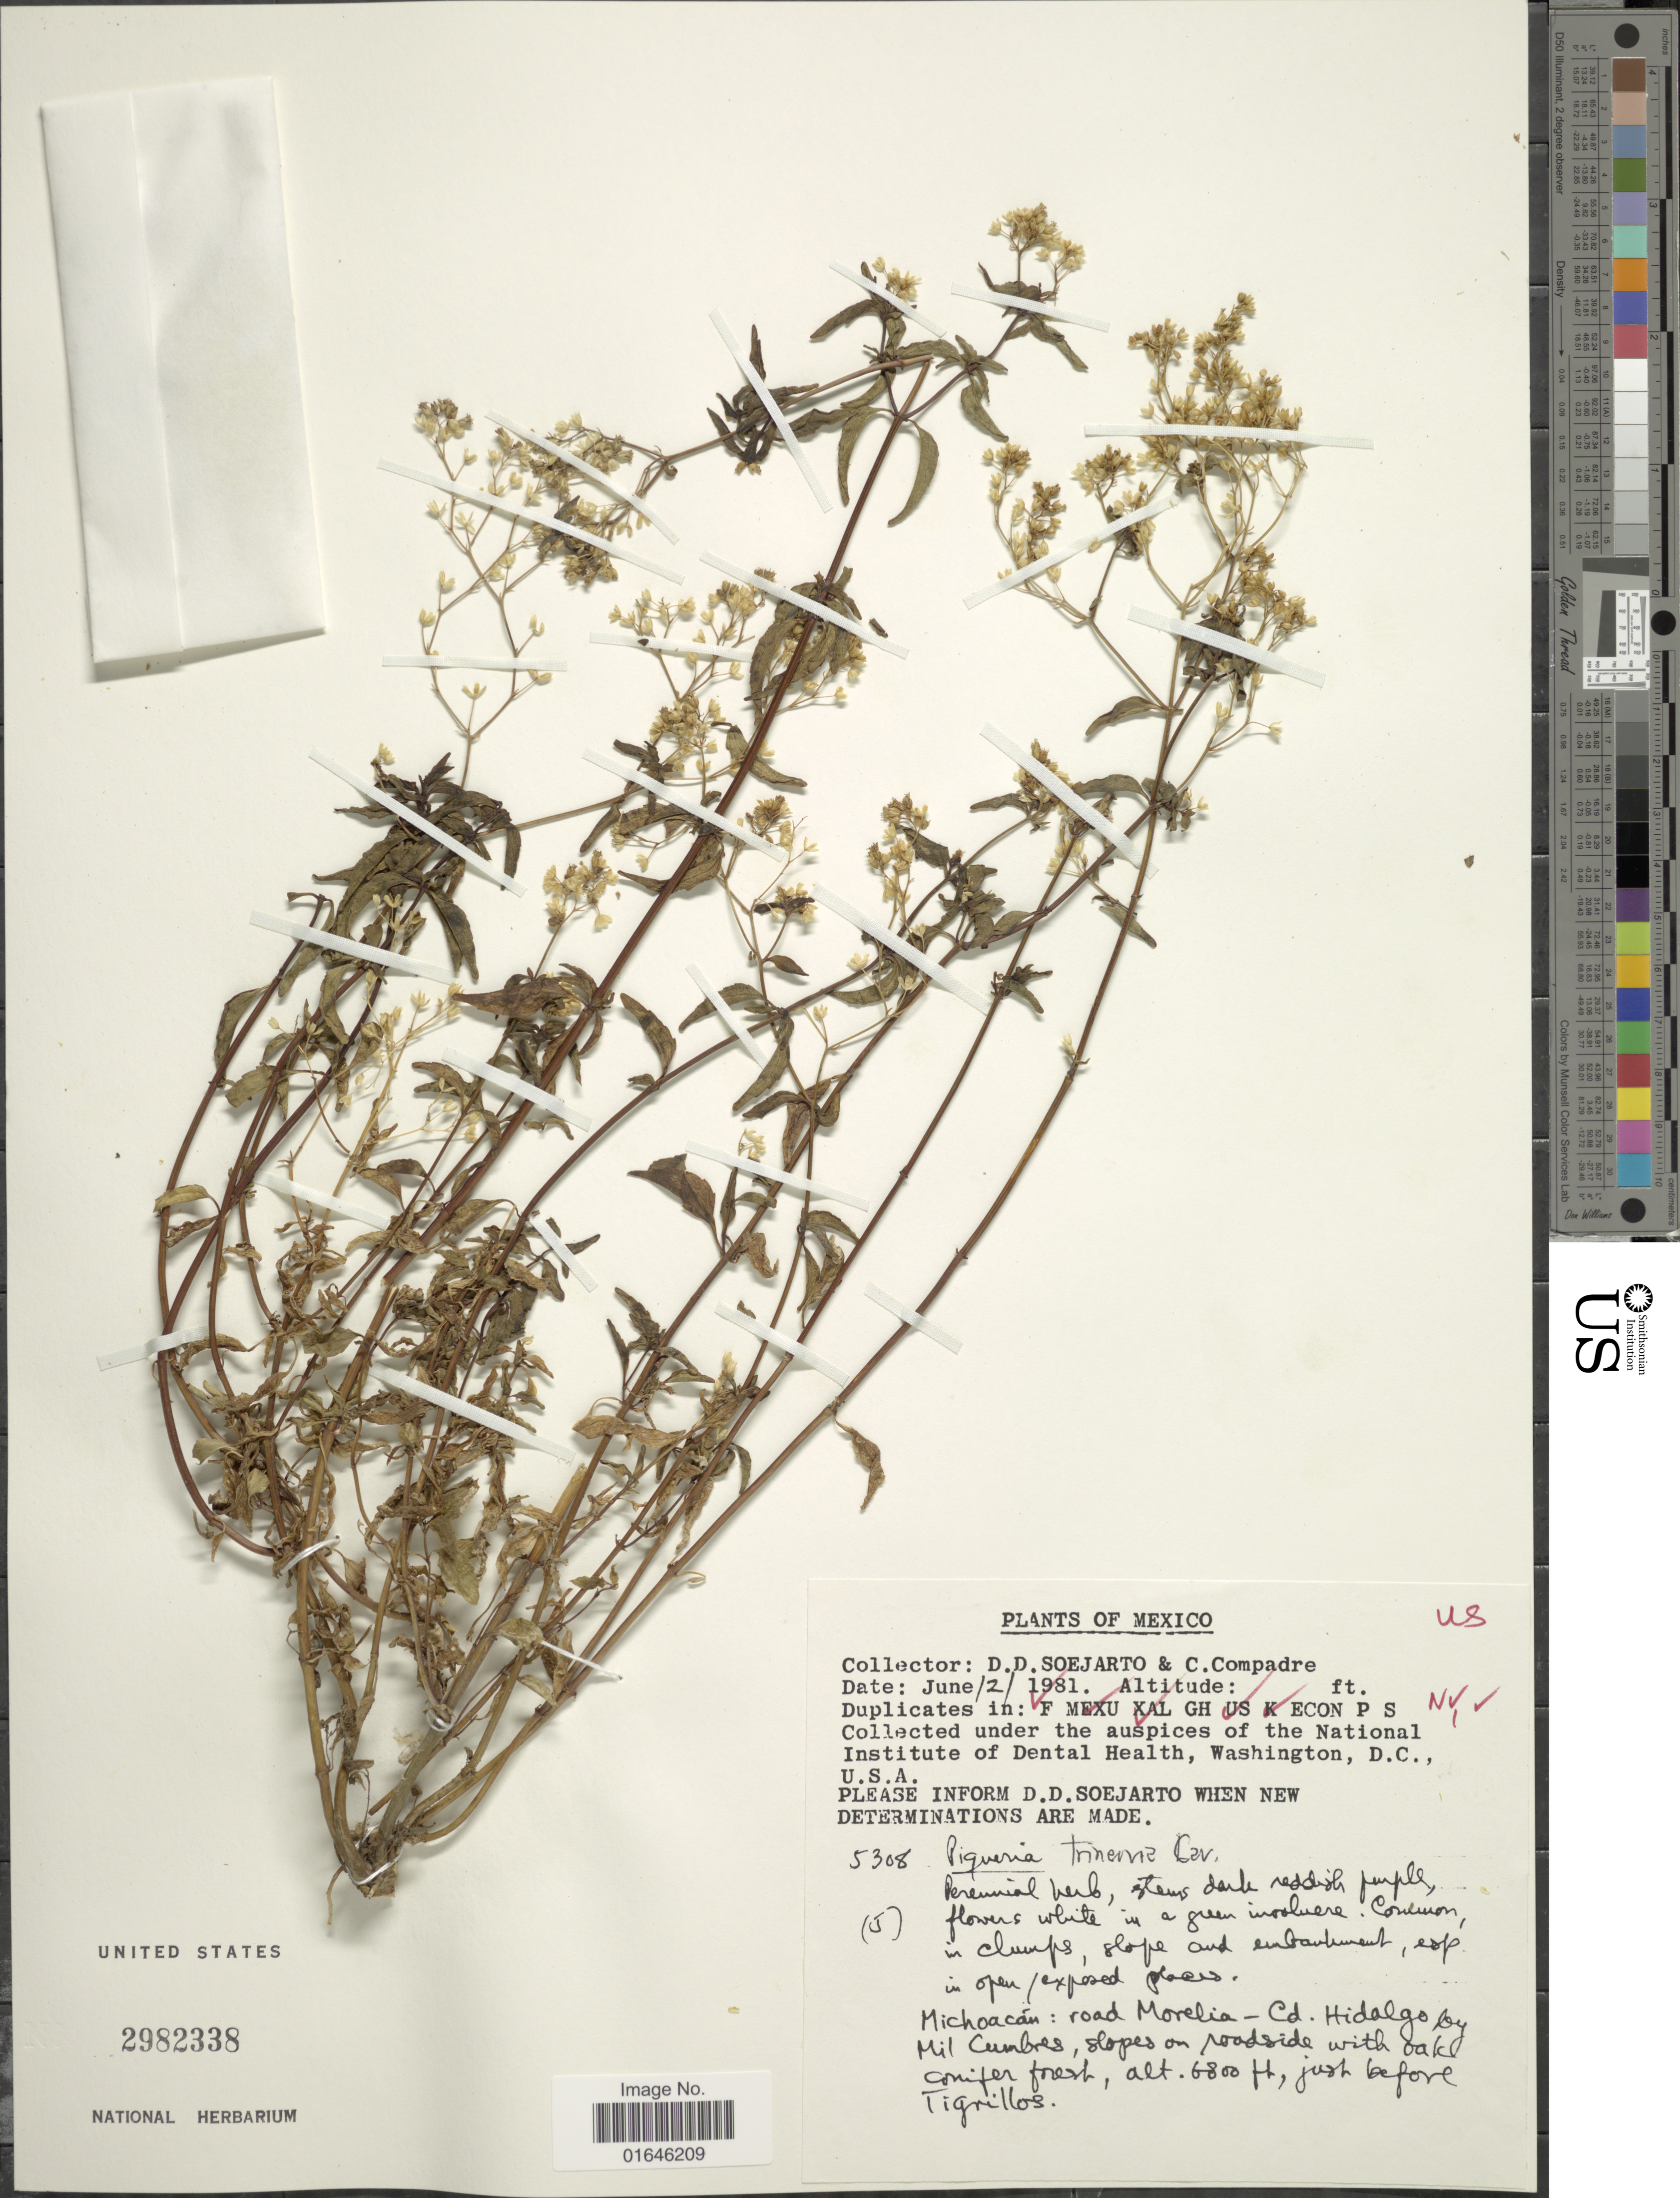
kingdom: Plantae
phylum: Tracheophyta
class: Magnoliopsida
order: Asterales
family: Asteraceae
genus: Piqueria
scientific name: Piqueria trinervia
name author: Cav.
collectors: C. Compadre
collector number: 5308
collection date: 1981-06-02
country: Mexico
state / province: Michoacán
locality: Road Morelia-Cd. Hidalgo by Mil Cumbres, slopes on roadside with oak conifer forest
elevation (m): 2073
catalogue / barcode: US 2982338